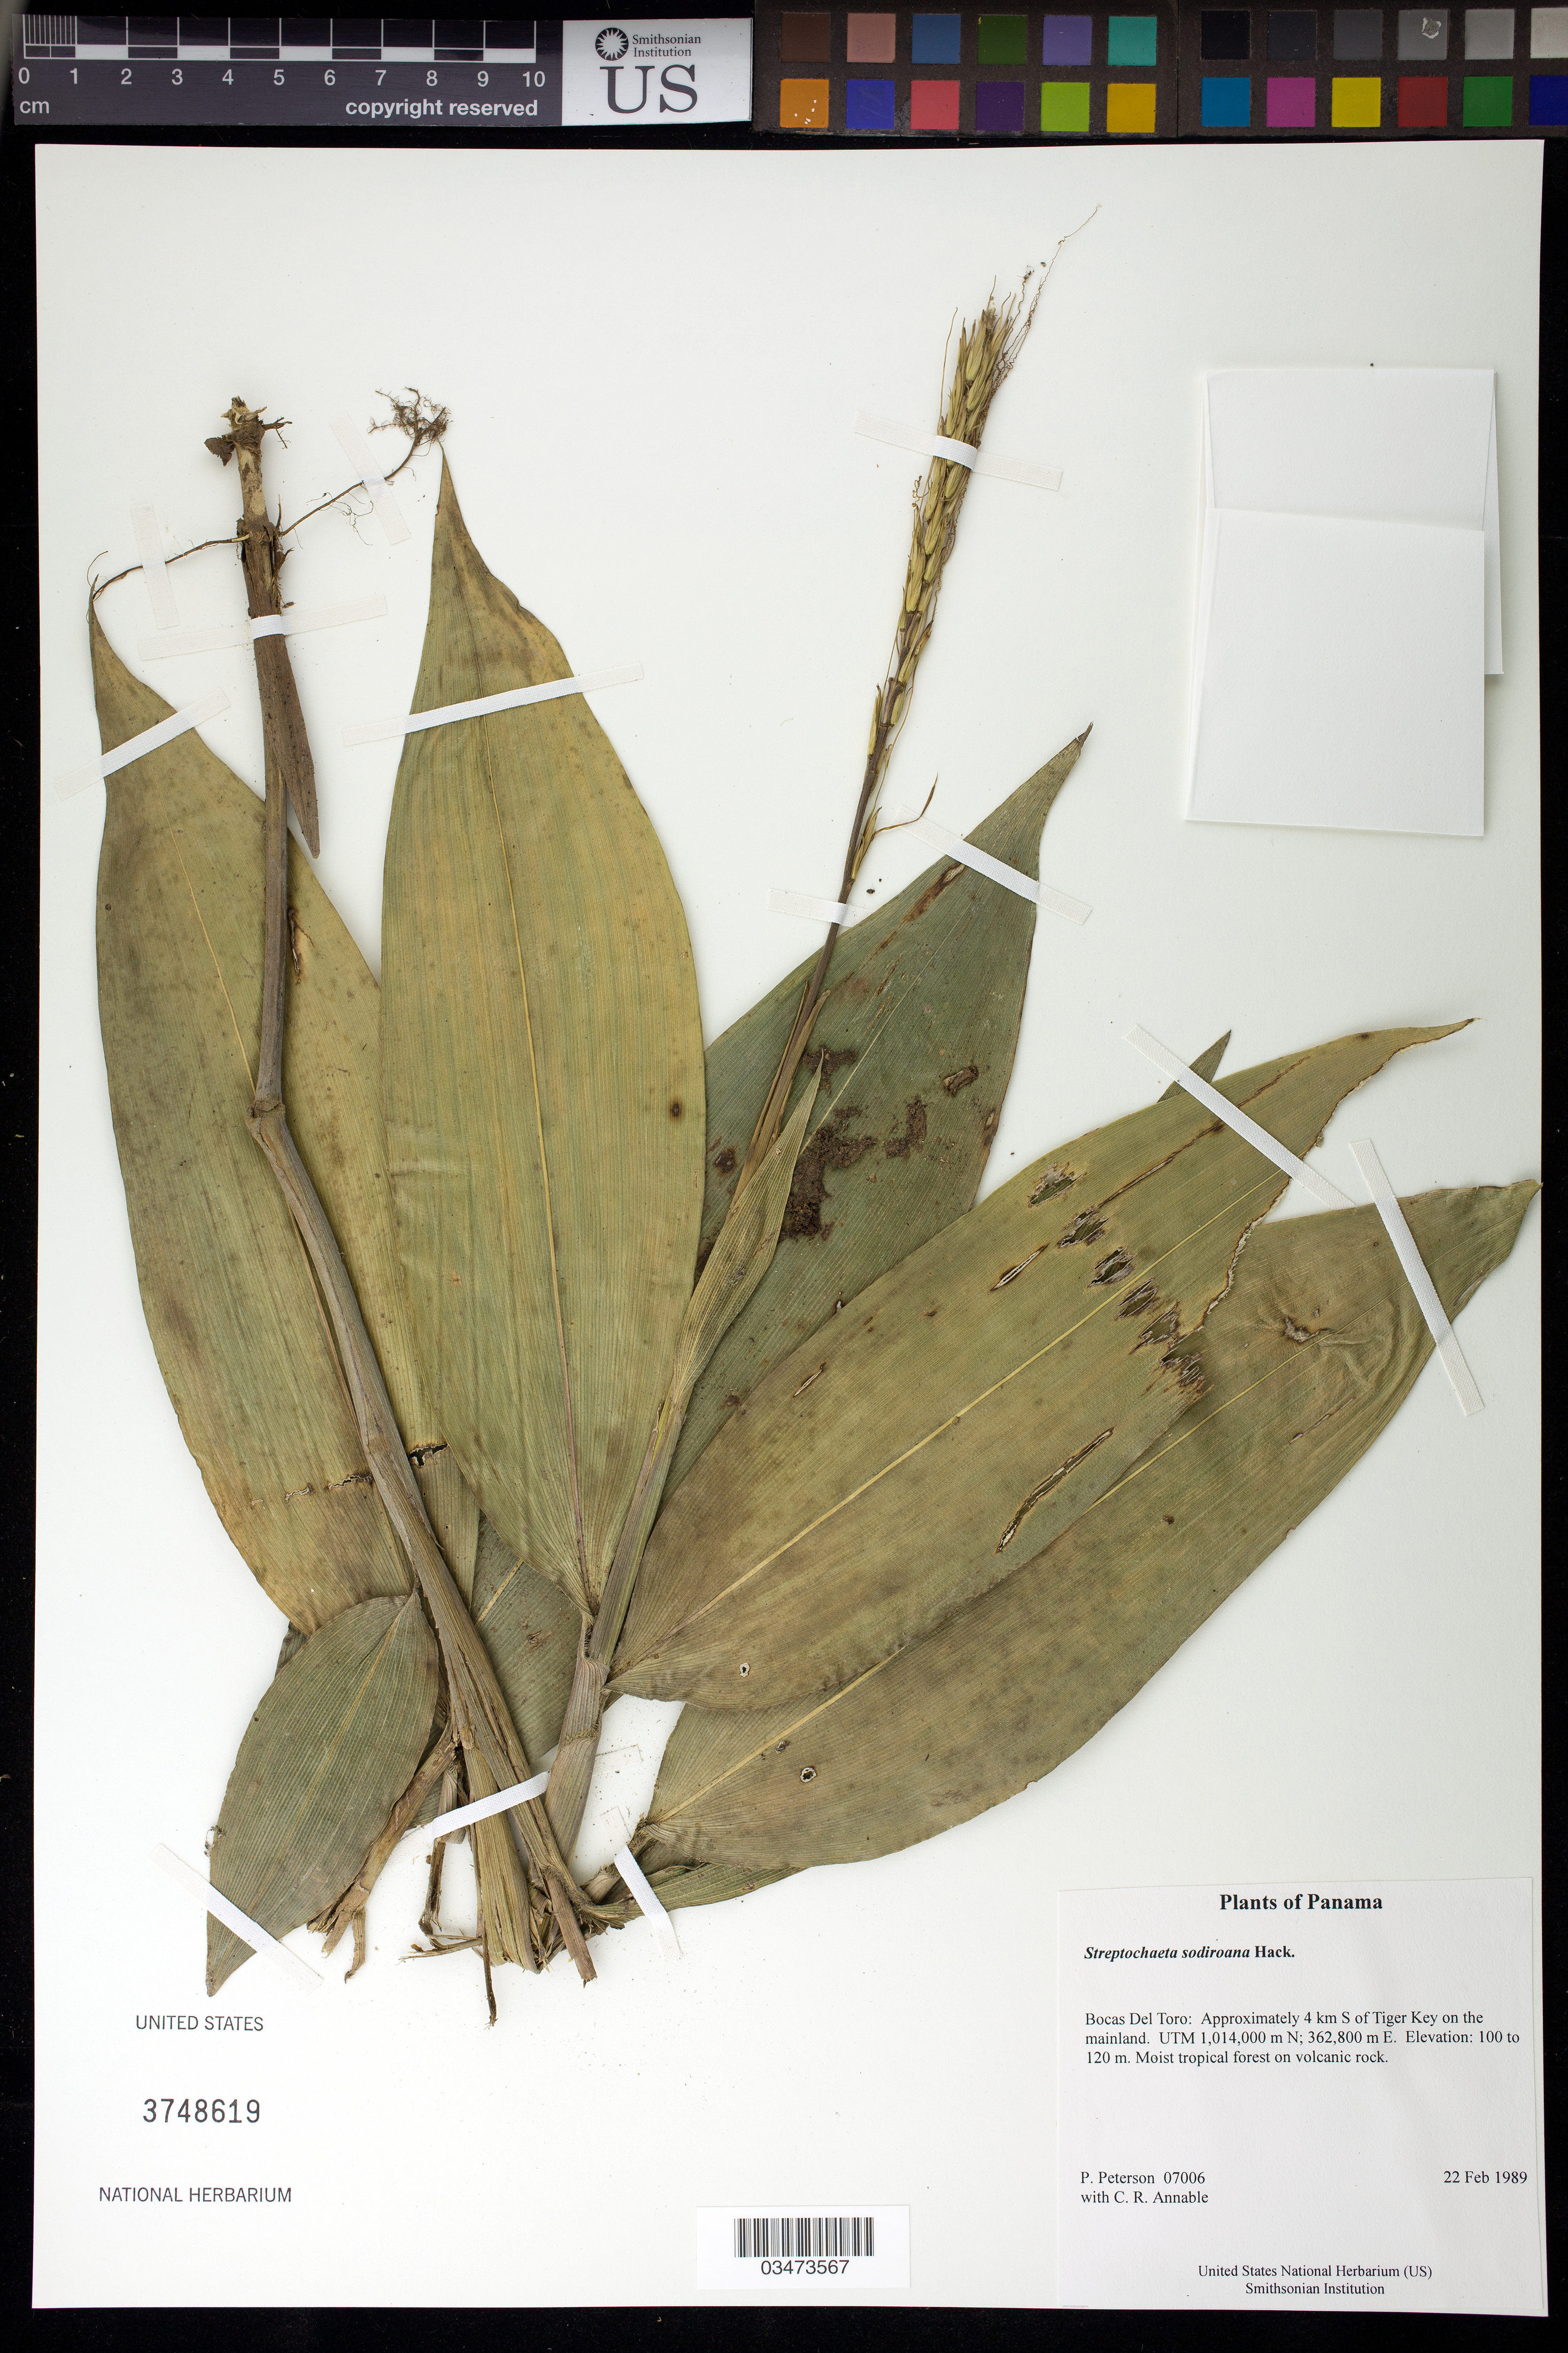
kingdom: Plantae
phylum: Tracheophyta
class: Liliopsida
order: Poales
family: Poaceae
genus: Streptochaeta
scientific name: Streptochaeta sodiroana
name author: Hack.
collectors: P. M. Peterson & C. R. Annable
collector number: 07006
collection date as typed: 22 Feb 1989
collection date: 1989-02-22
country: Panama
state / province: Bocas del Toro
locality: Approximately 4 km S of Tiger Key on the mainland. UTM 1,014,000 m N; 362,800 m E.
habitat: Moist tropical forest on volcanic rock.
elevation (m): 100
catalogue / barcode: US 3748619